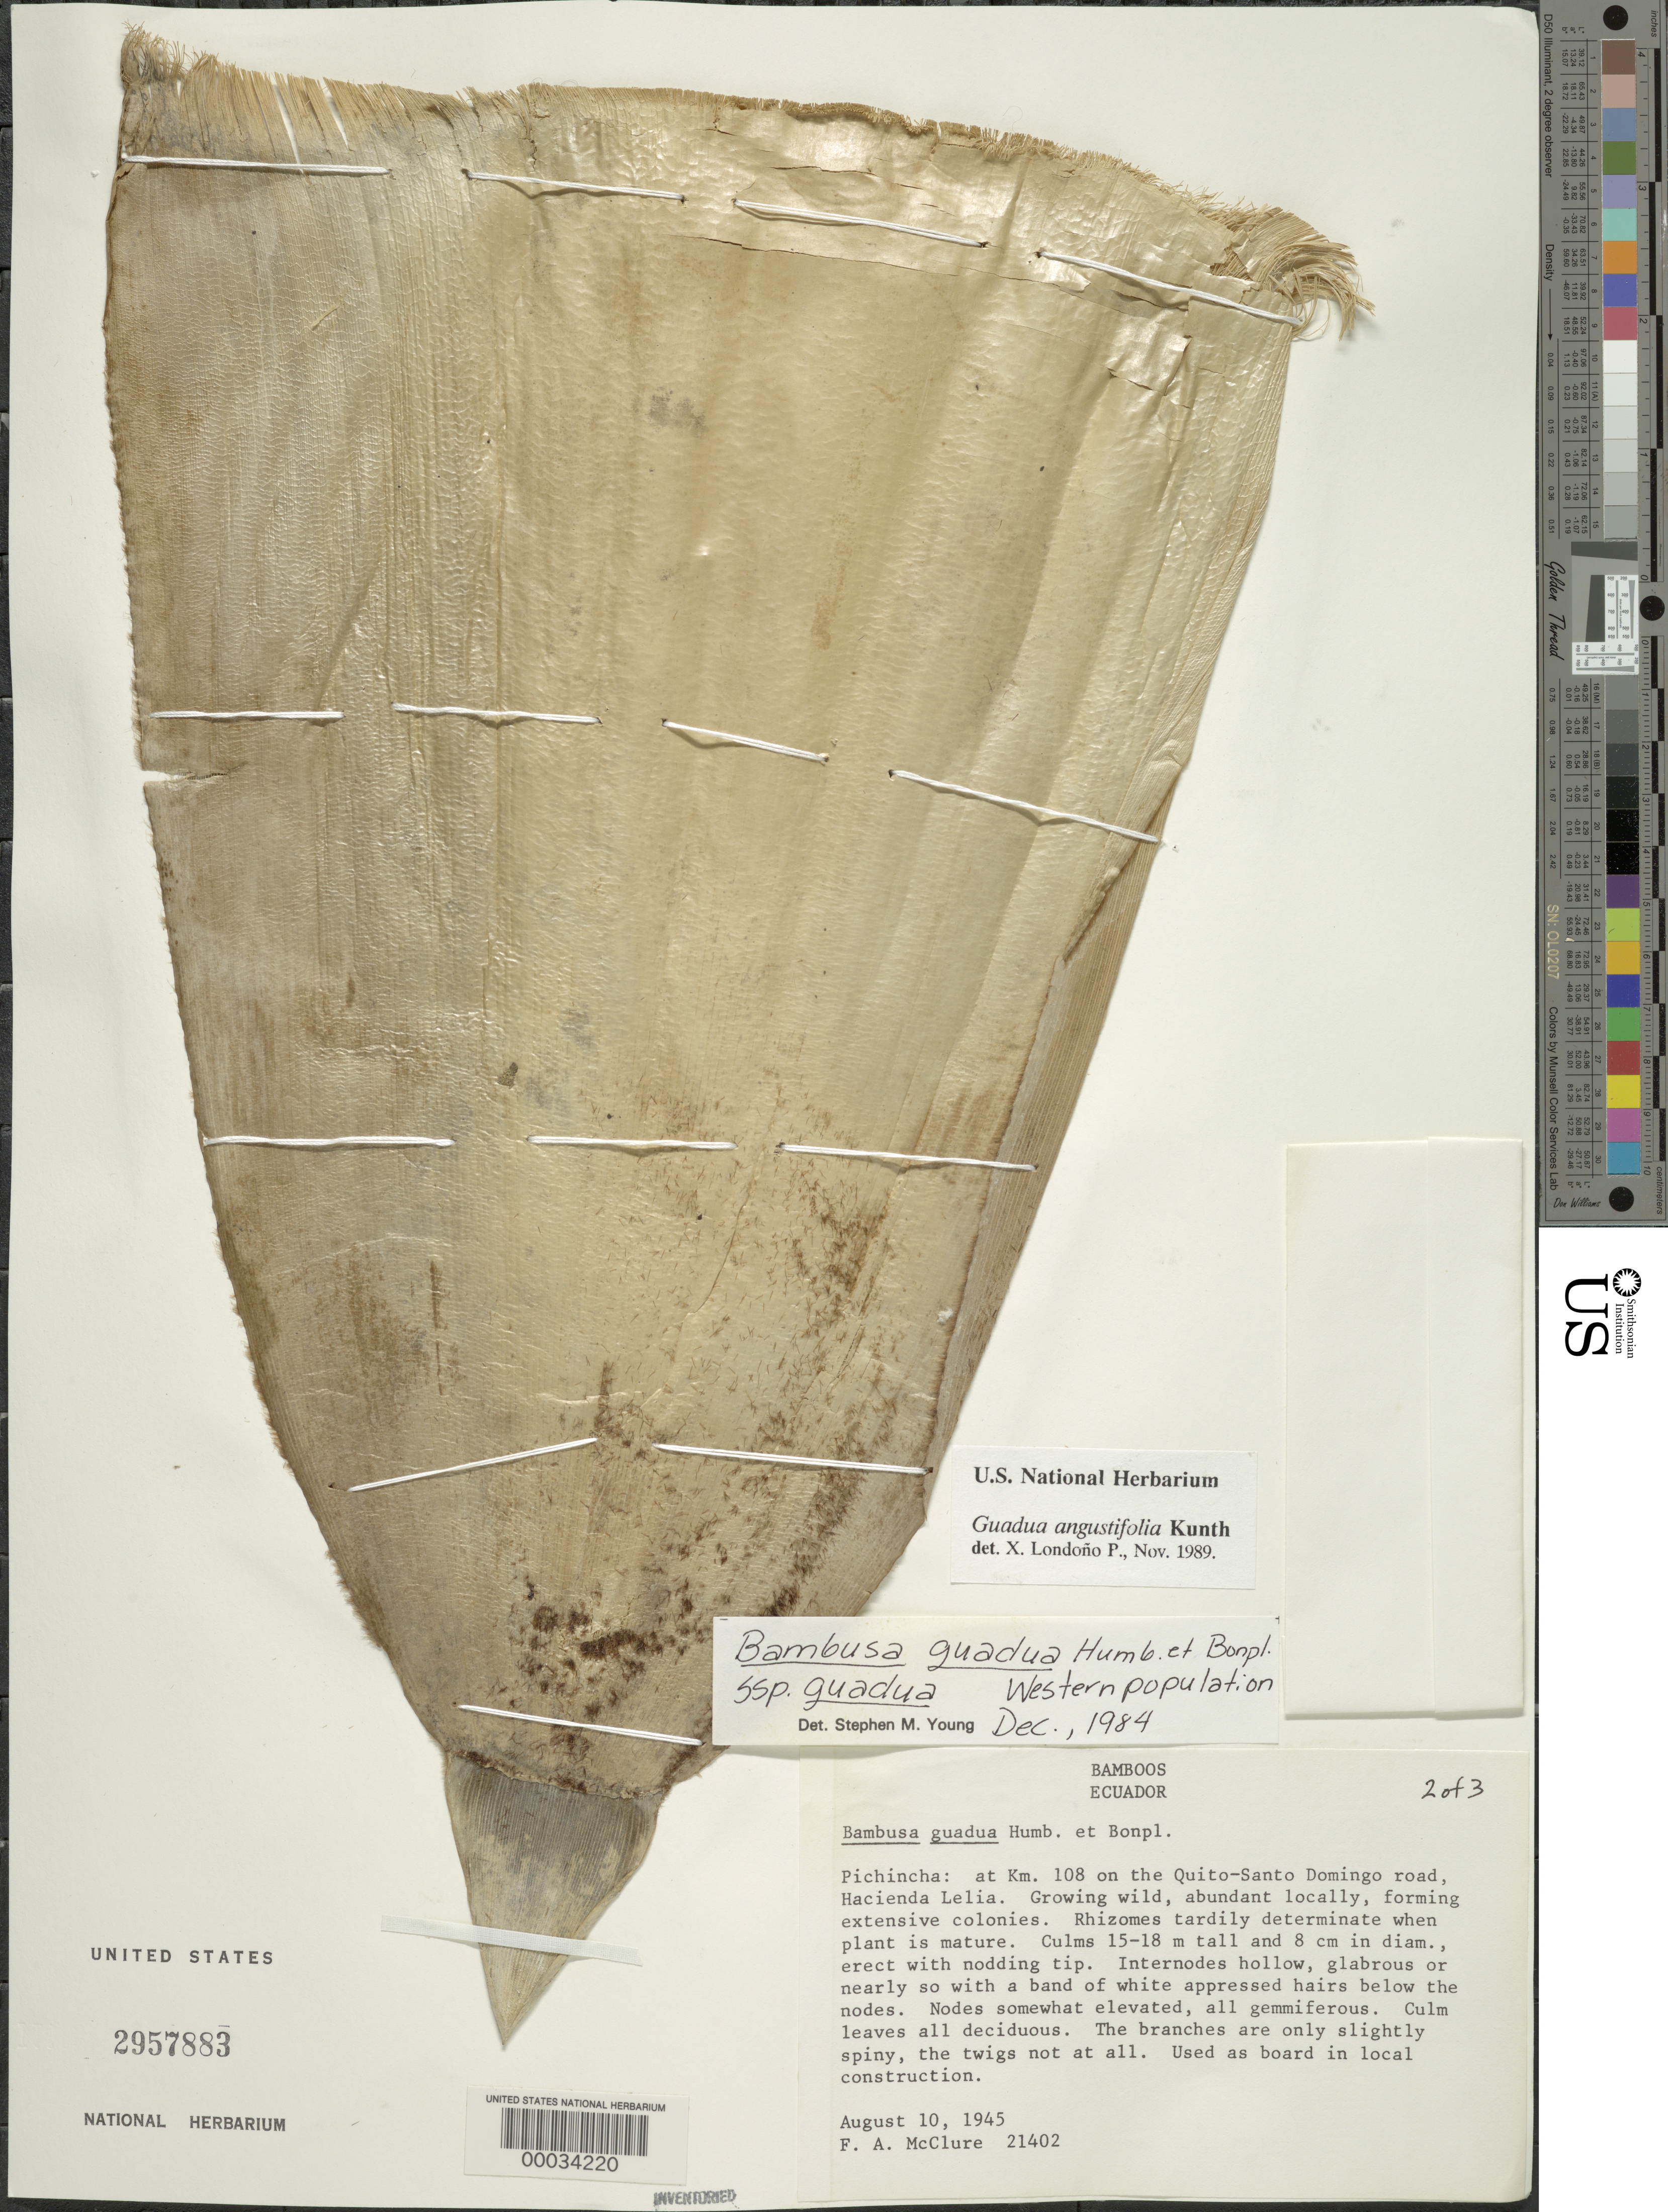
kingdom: Plantae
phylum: Tracheophyta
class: Liliopsida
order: Poales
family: Poaceae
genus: Guadua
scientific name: Guadua angustifolia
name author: Kunth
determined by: Londoño, X., (TULV), Jardin Botanico "Juan Maria Cespedes"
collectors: F. A. McClure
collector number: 21402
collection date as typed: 10 Aug 1945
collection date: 1945-08-10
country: Ecuador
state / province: Pichincha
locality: Km.108 quito-Santo Domingo road, Hacienda lelia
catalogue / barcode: US 2957883